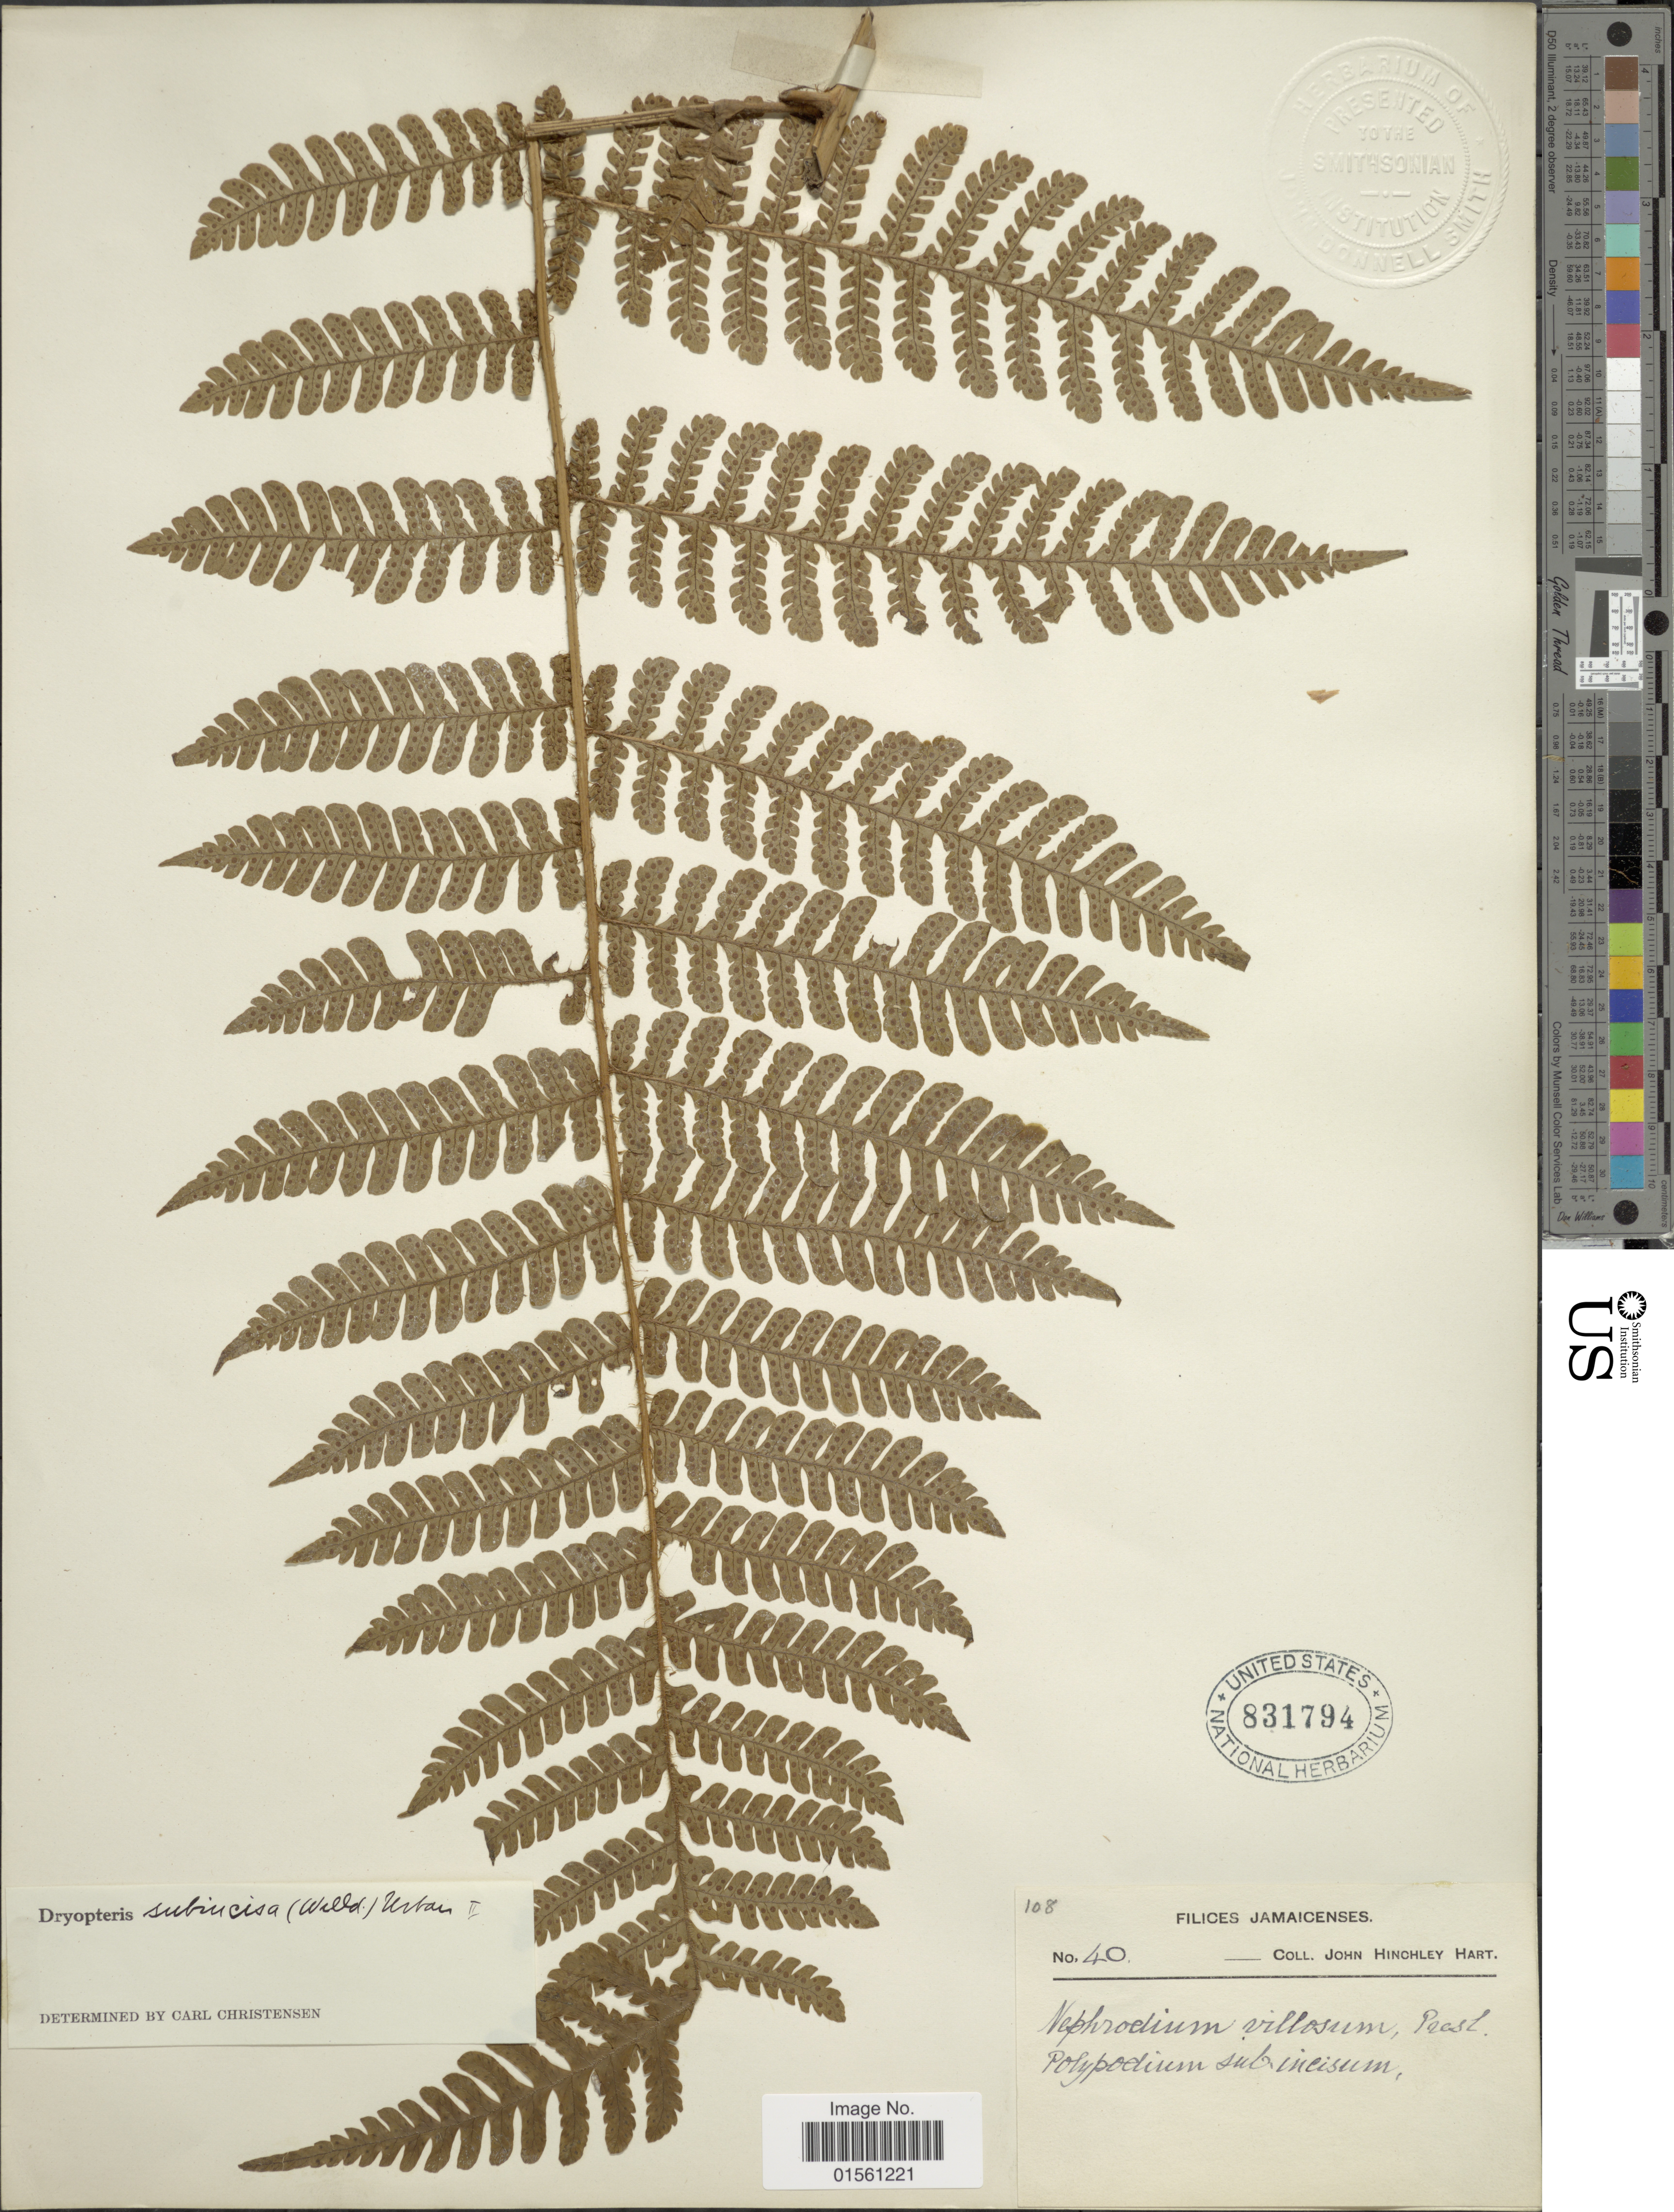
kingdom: Plantae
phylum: Tracheophyta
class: Polypodiopsida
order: Polypodiales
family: Dryopteridaceae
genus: Megalastrum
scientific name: Megalastrum subincisum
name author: (Willd.) A.R. Sm. & R.C. Moran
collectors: J. H. Hart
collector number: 40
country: Jamaica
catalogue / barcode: US 831794